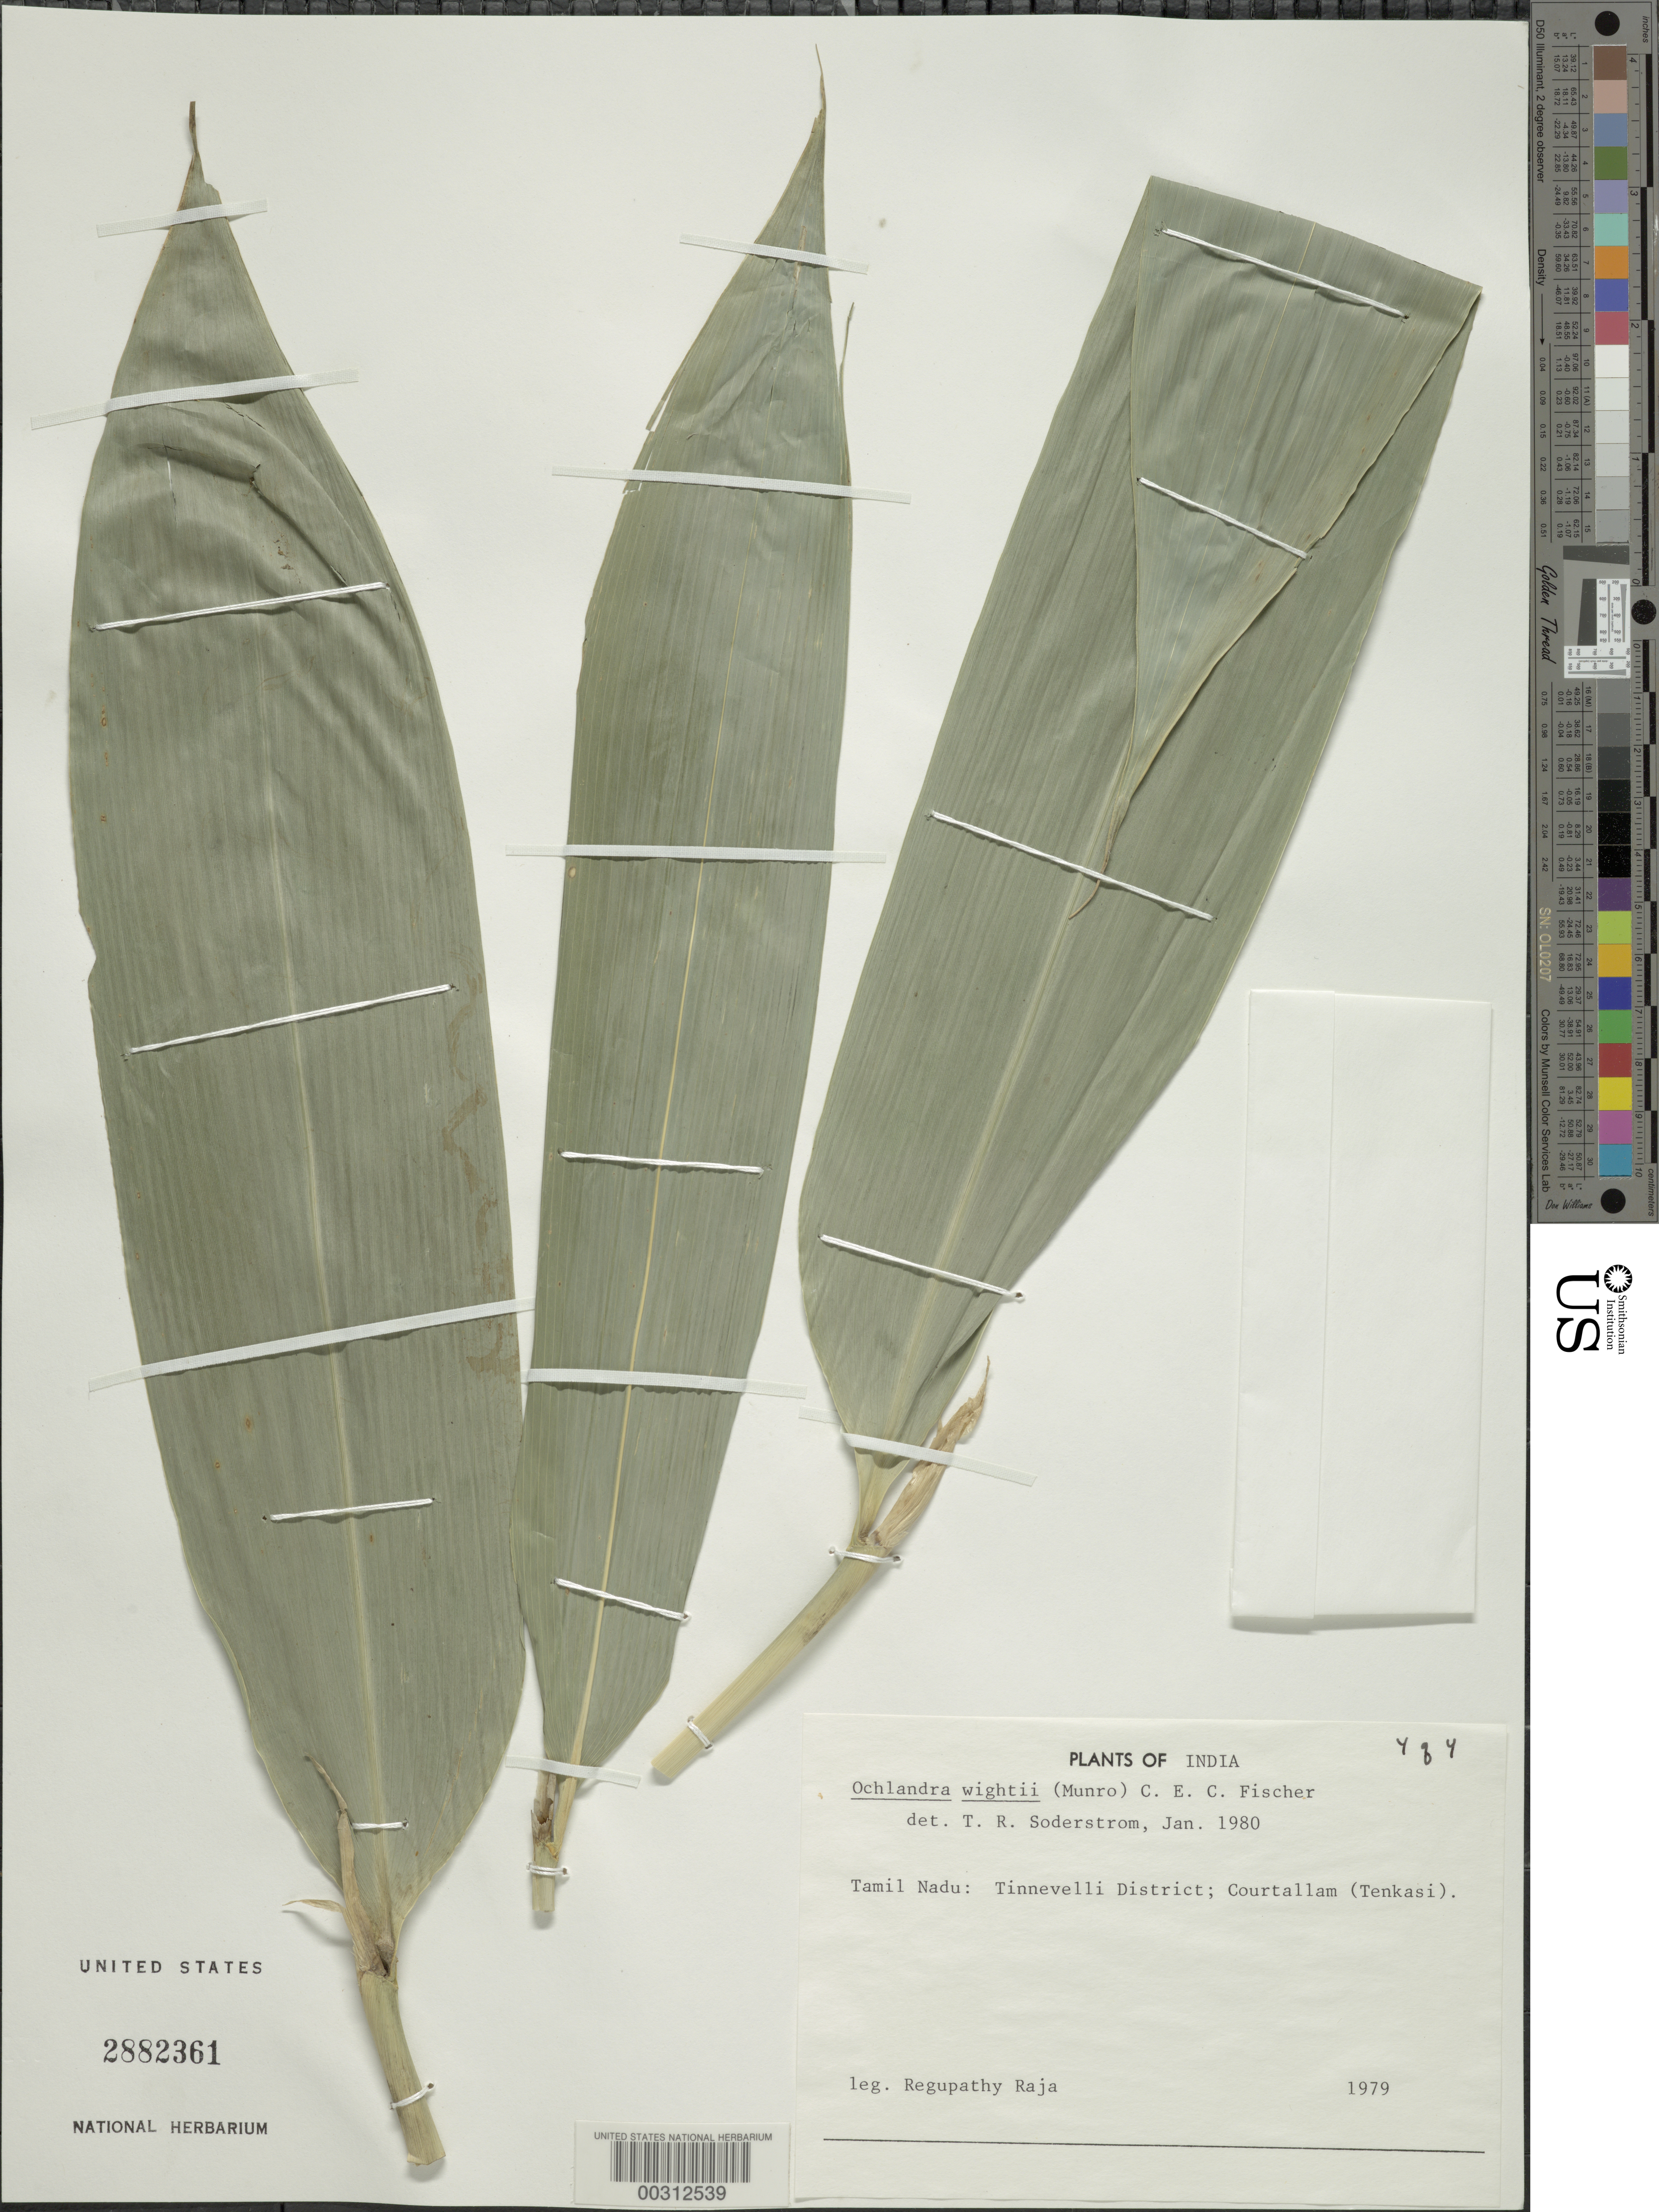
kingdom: Plantae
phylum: Tracheophyta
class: Liliopsida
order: Poales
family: Poaceae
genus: Ochlandra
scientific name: Ochlandra wightii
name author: (Munro) C.E.C. Fisch.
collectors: R. Raja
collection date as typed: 1979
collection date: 1979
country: India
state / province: Tamil Nadu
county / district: Tirunelveli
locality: Tinnevelli district, courtallam. [tinnevelli = tirunelveli.]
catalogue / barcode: US 2882361